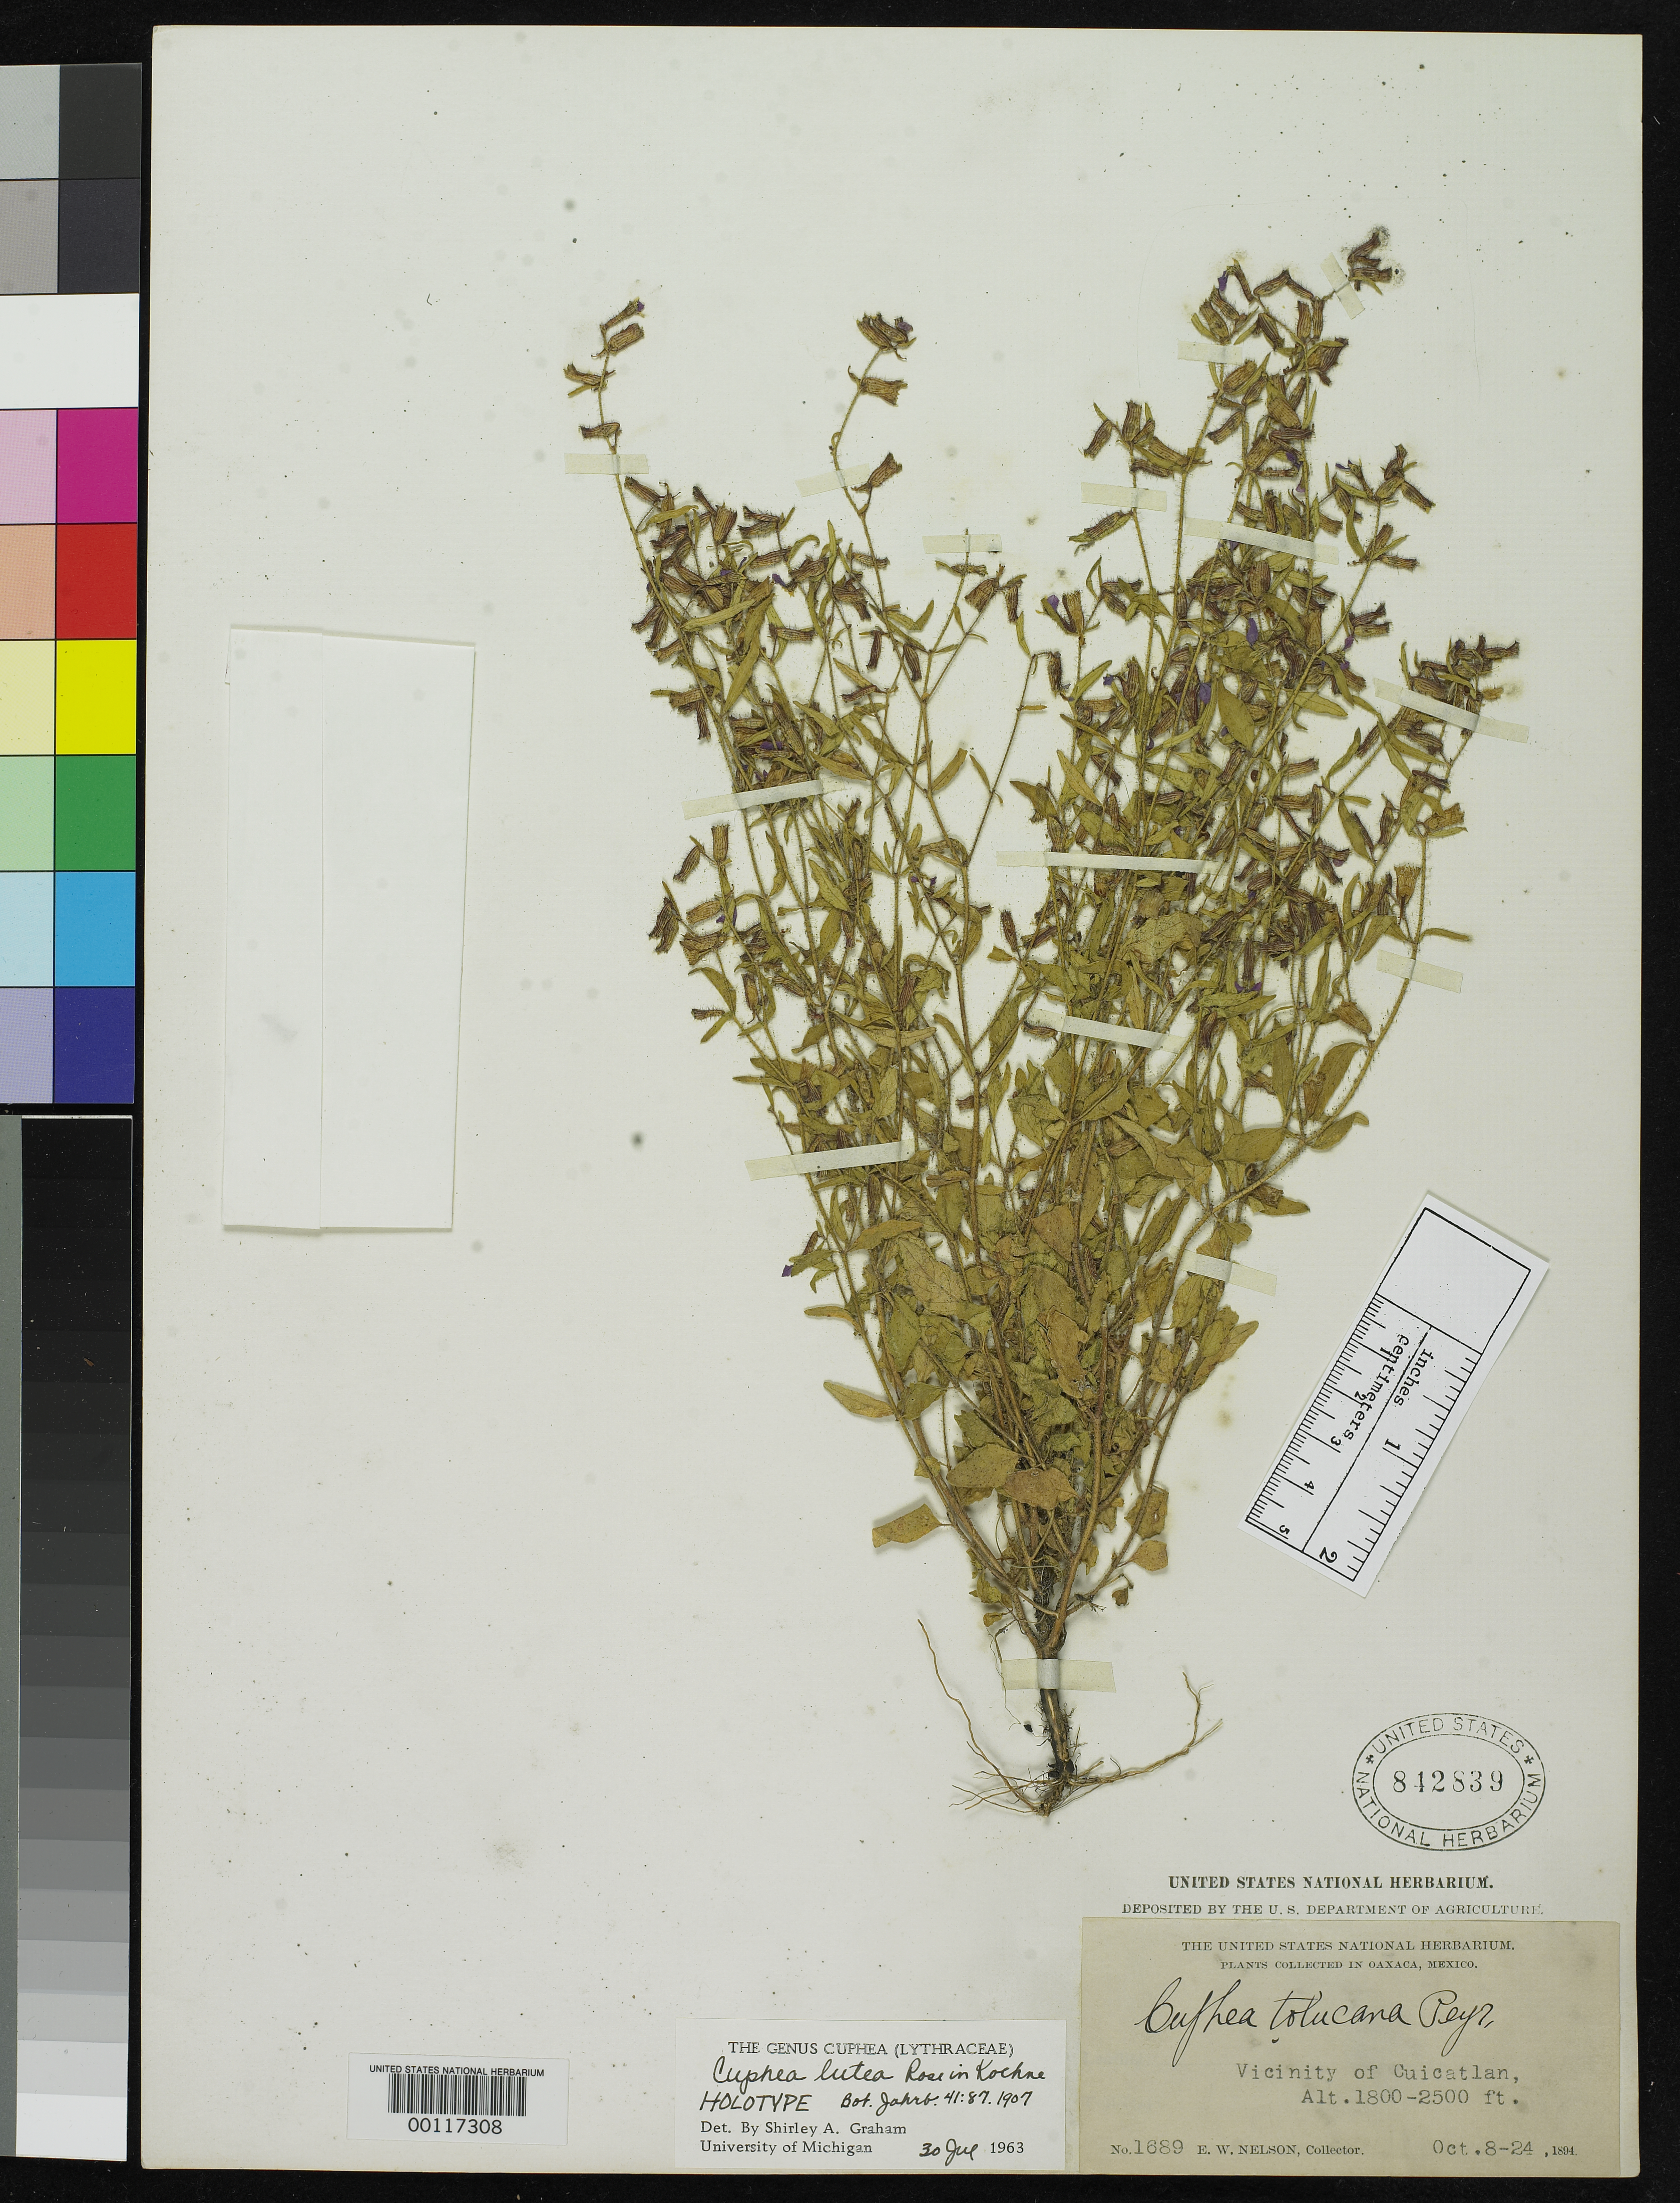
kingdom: Plantae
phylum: Tracheophyta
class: Magnoliopsida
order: Myrtales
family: Lythraceae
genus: Cuphea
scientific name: Cuphea lutea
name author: Rose in Koehne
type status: Holotype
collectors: E. W. Nelson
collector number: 1689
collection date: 1894-10-08/1894-10-24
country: Mexico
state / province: Oaxaca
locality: Vicinity of Cuicatlan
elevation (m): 549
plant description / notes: Attributed to "Rose 1907, Contrib. Un. States Nat. Herb."; description (re-)published 1909, Contr. U.S. Natl. Herb. 12: 289.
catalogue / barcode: US 842839